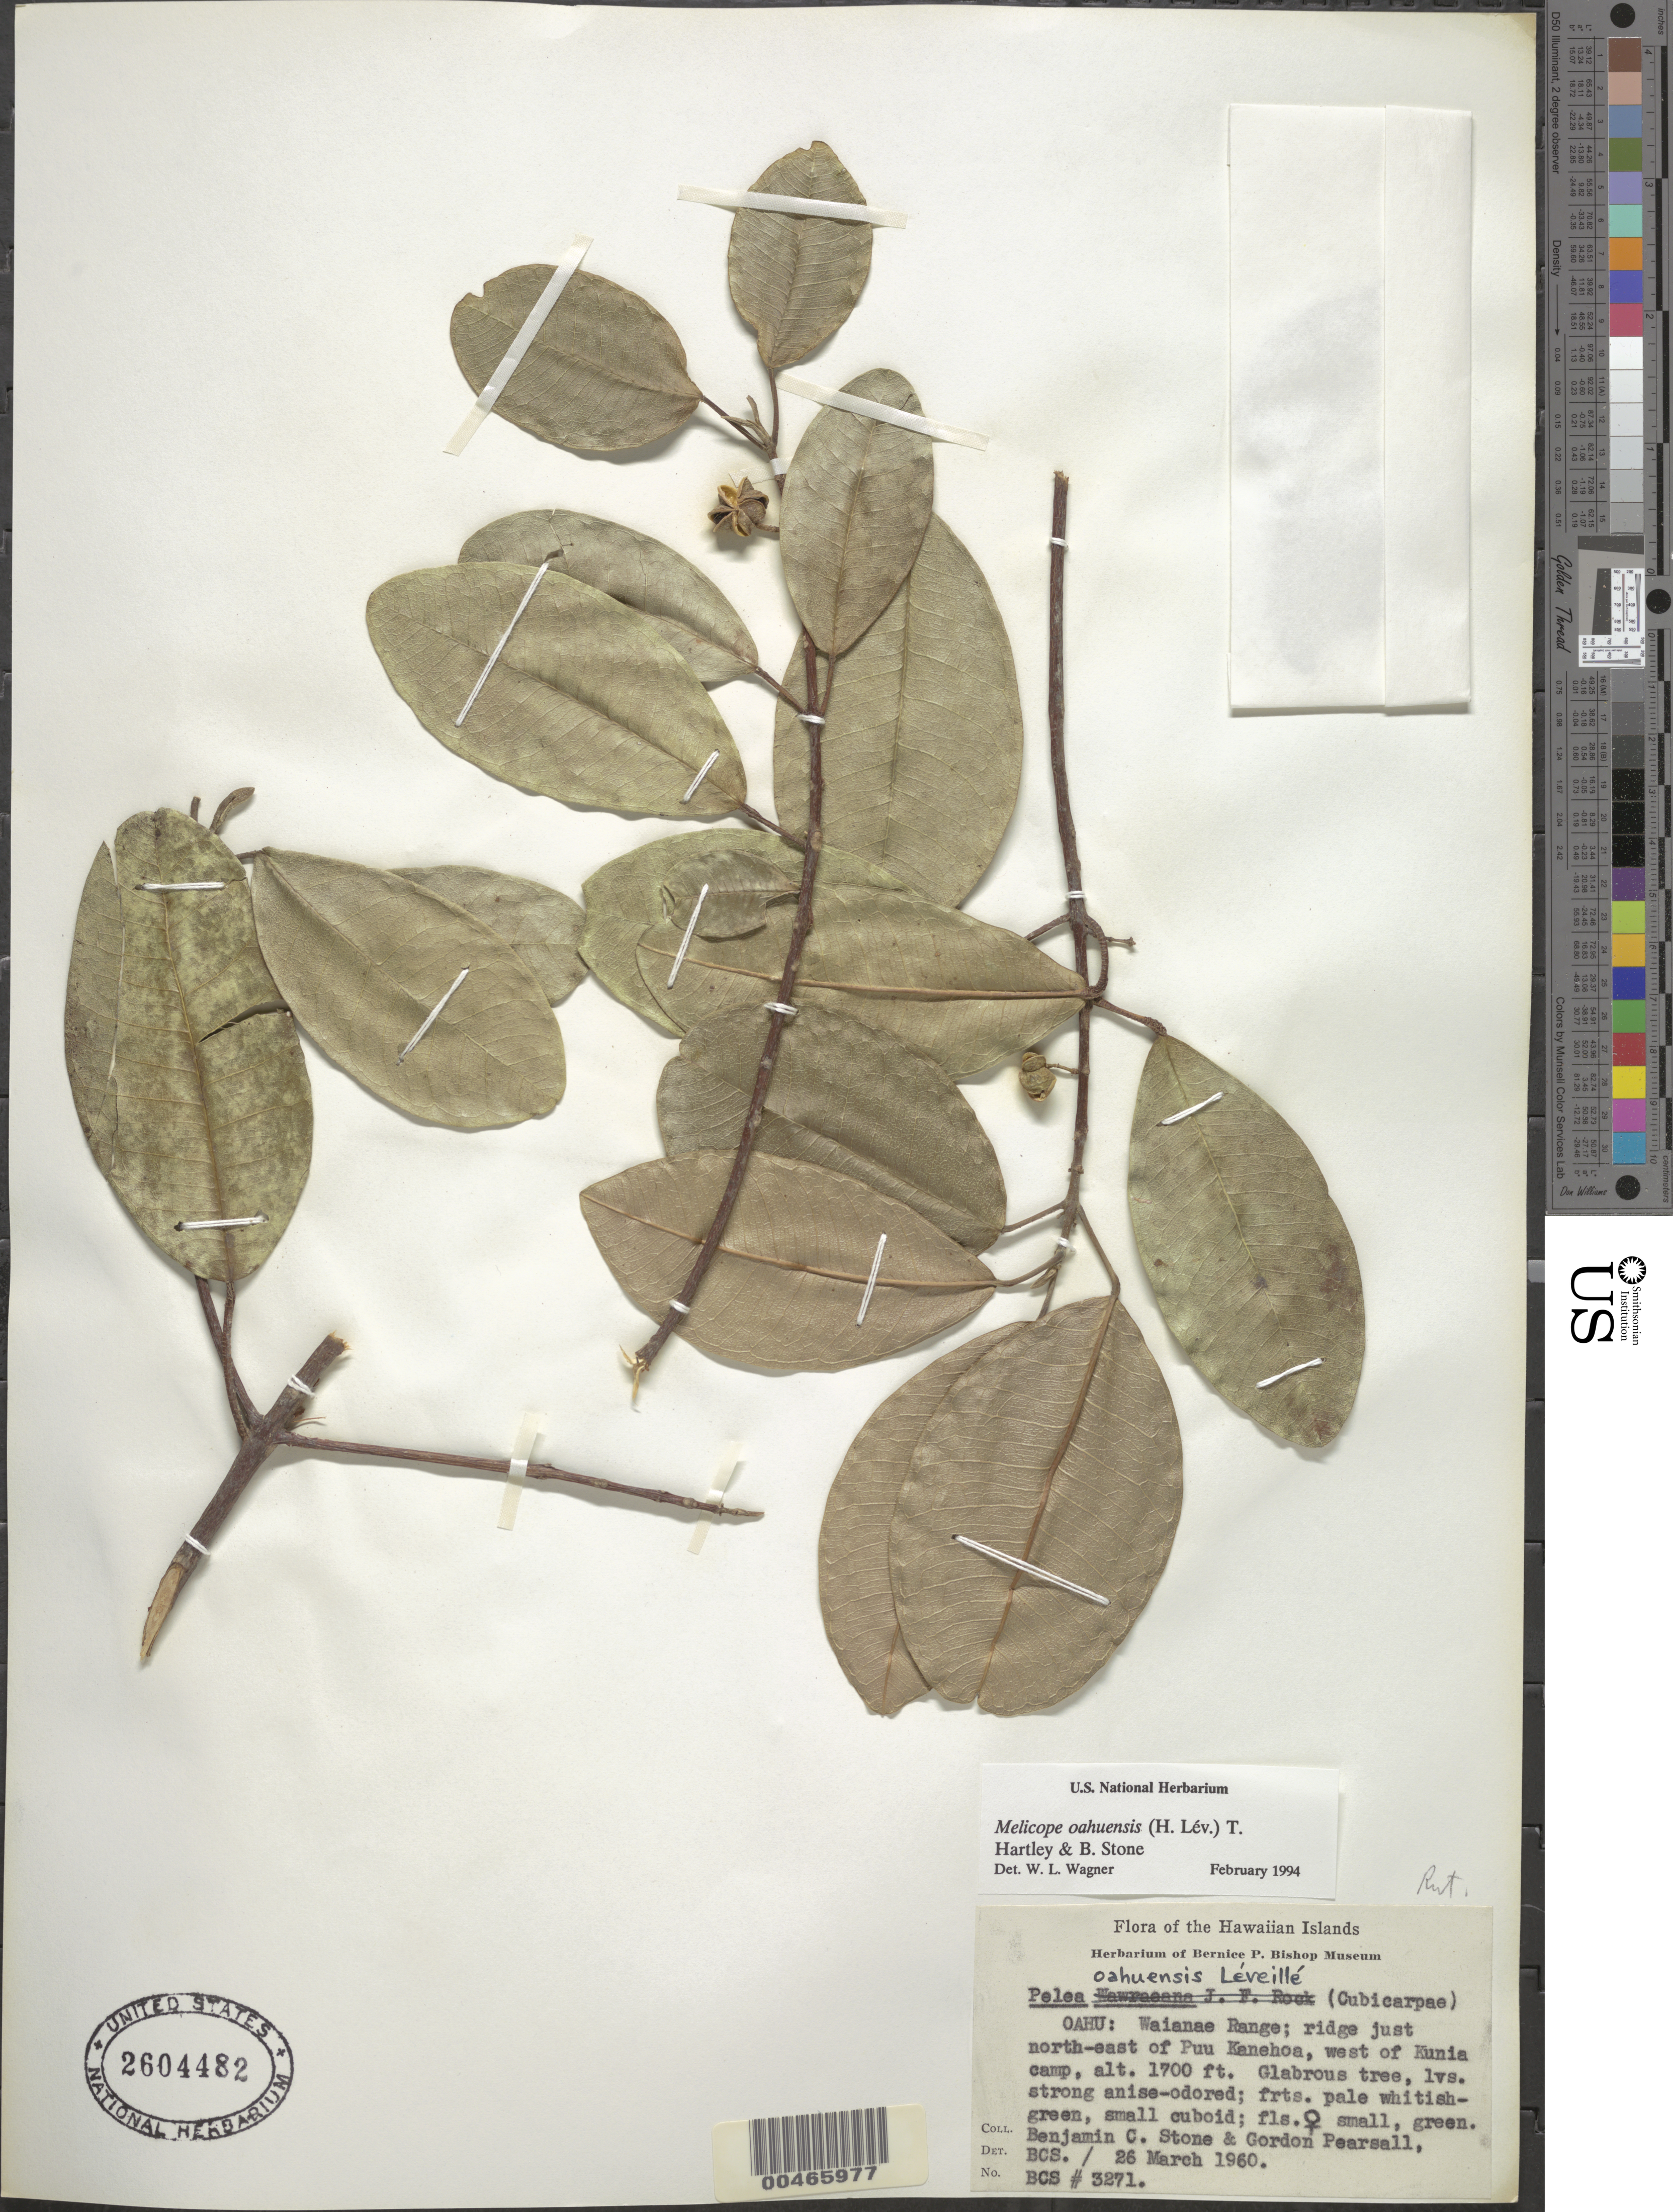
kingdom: Plantae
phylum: Tracheophyta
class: Magnoliopsida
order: Sapindales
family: Rutaceae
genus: Melicope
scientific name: Melicope oahuensis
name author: (H. Lév.) T.G. Hartley & B.C. Stone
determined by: Wagner, W. L., (BOT), Smithsonian Institution - National Museum of Natural History (UNITED STATES)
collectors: B. C. Stone & G. Pearsall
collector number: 3271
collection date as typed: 26 Mar 1960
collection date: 1960-03-26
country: United States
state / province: Hawaii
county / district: Honolulu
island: Oahu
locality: Waianae Range; ridge just NE of Puu Kanehoa, W of Kunia camp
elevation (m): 518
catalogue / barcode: US 2604482